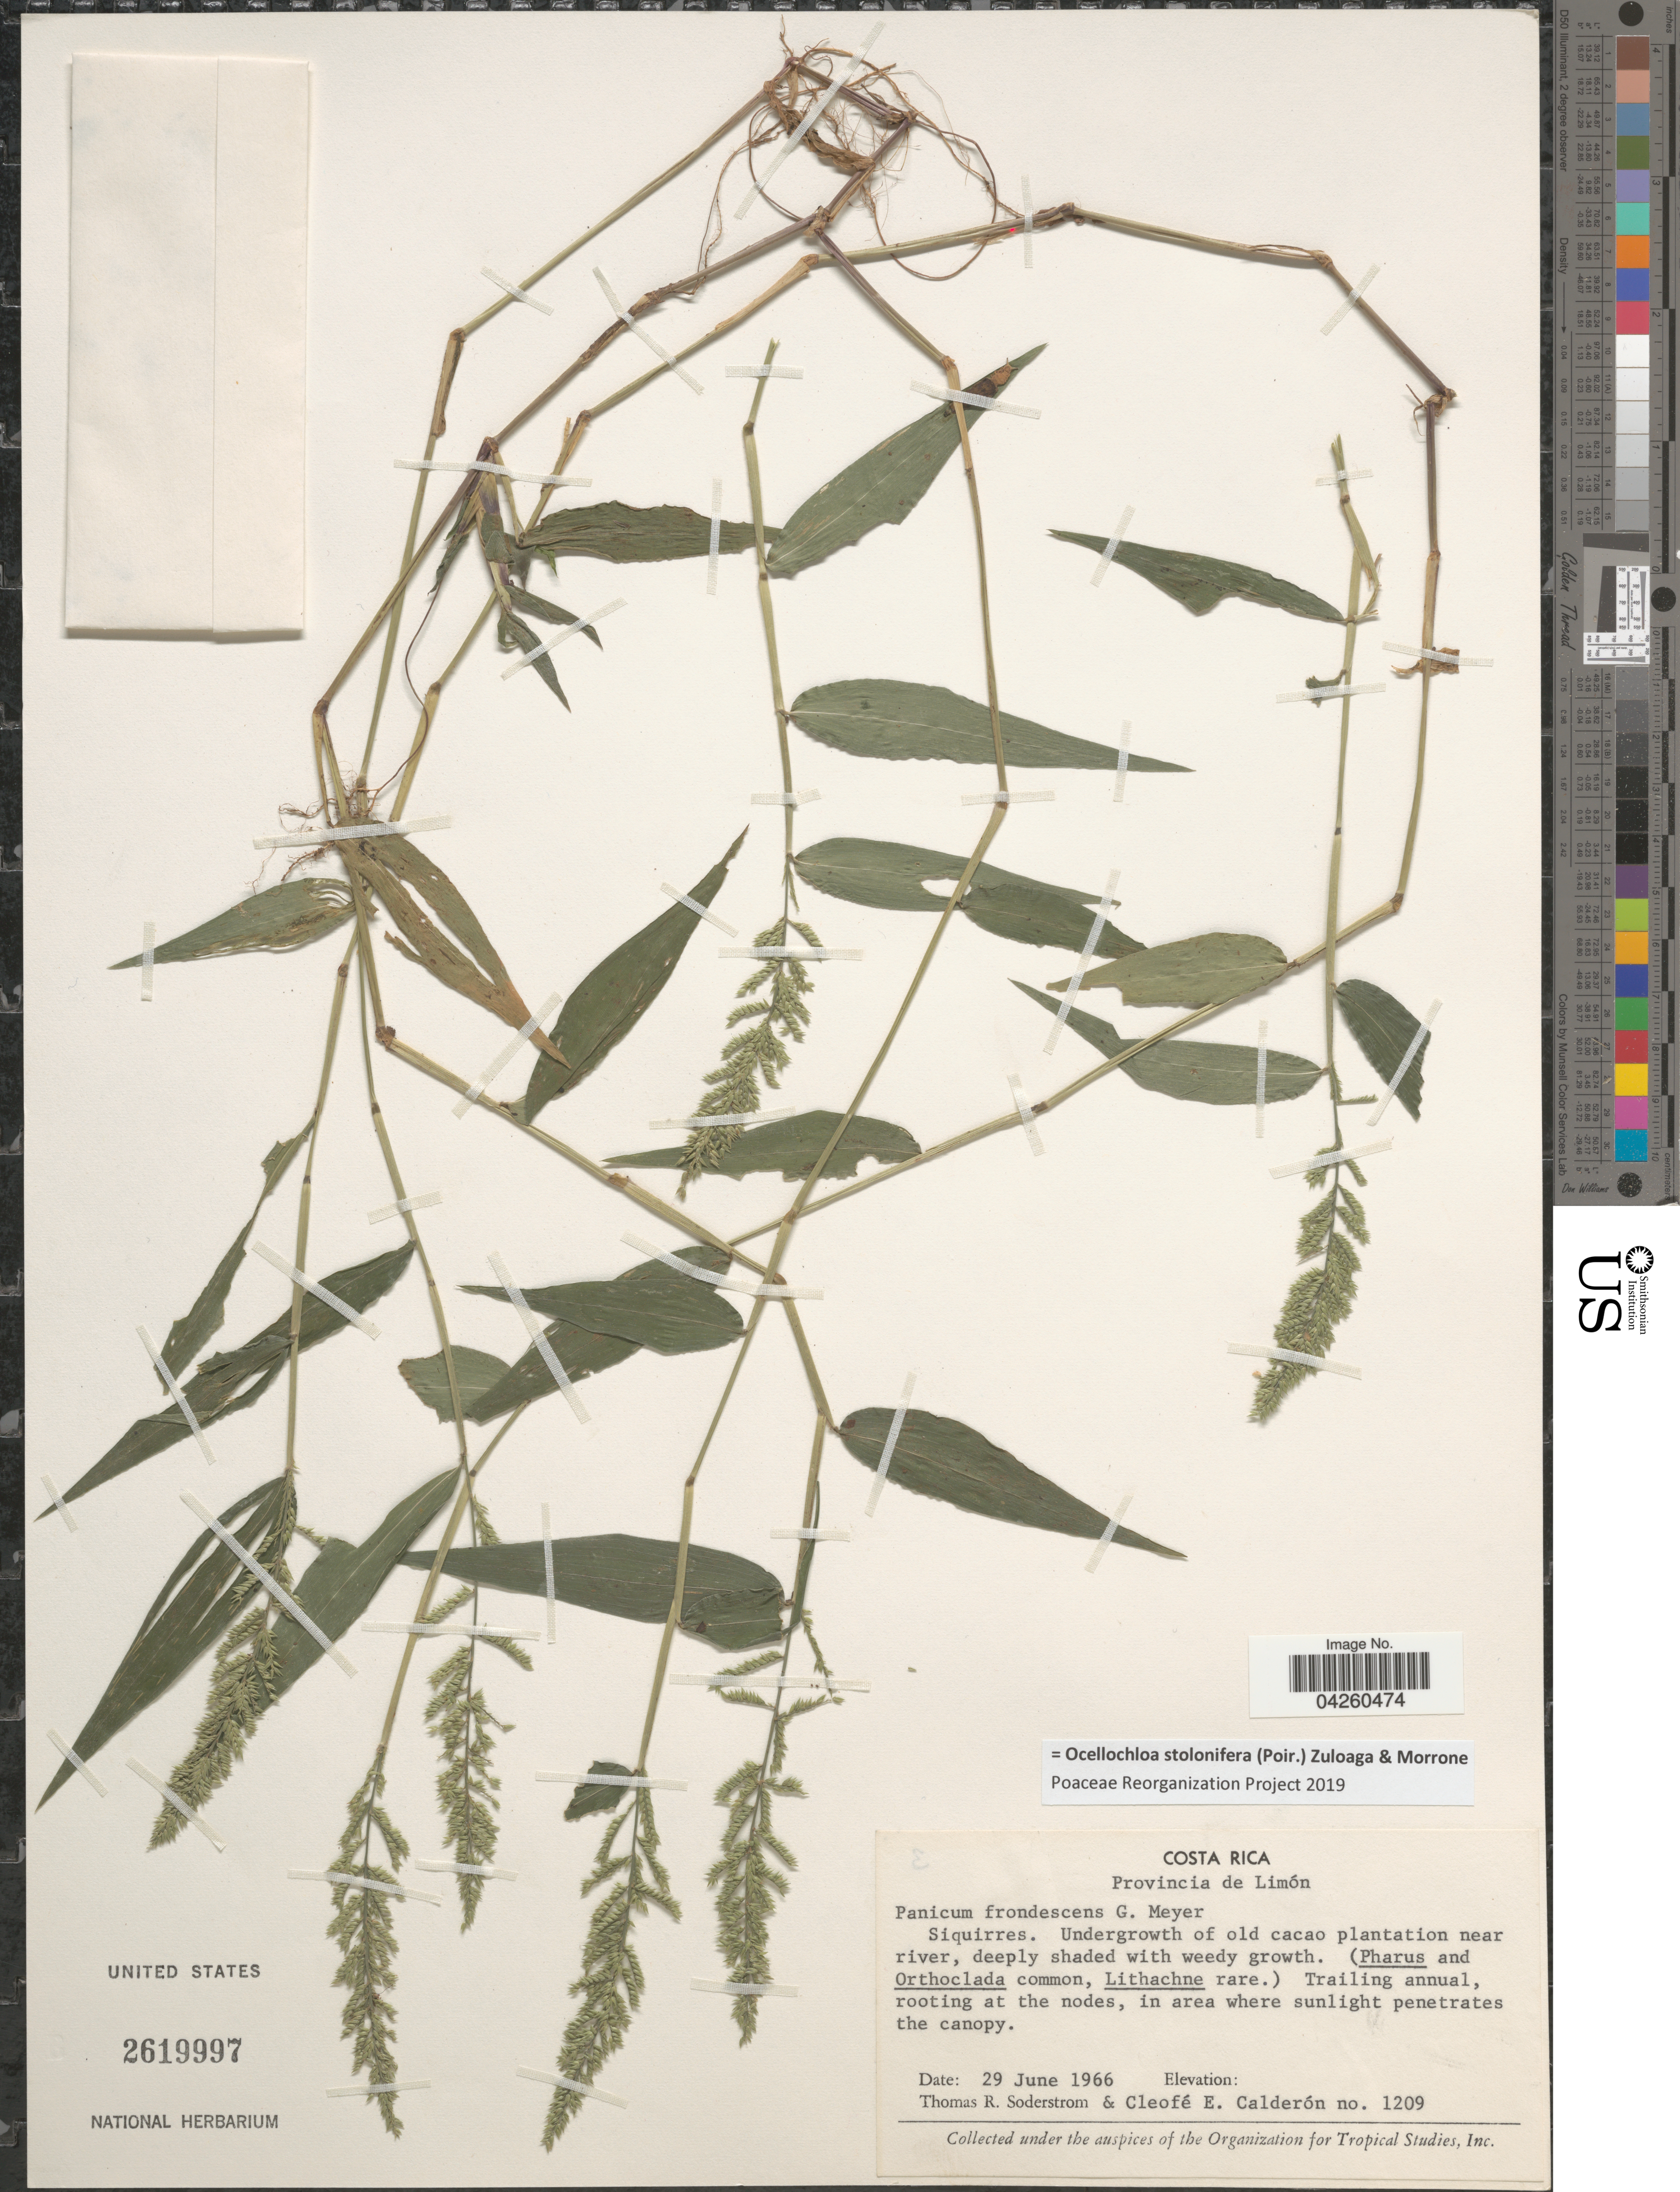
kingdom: Plantae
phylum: Tracheophyta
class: Liliopsida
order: Poales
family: Poaceae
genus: Ocellochloa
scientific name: Ocellochloa stolonifera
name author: (Poir.) Zuloaga & Morrone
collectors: T. R. Soderstrom & C. E. Calderón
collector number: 1209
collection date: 1966-06-29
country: Costa Rica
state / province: Limón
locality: Provincia de Limón. Siquirres. Undergrowth of old cacao plantation near river, deeply shaded with weedy growth.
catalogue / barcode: US 2619997